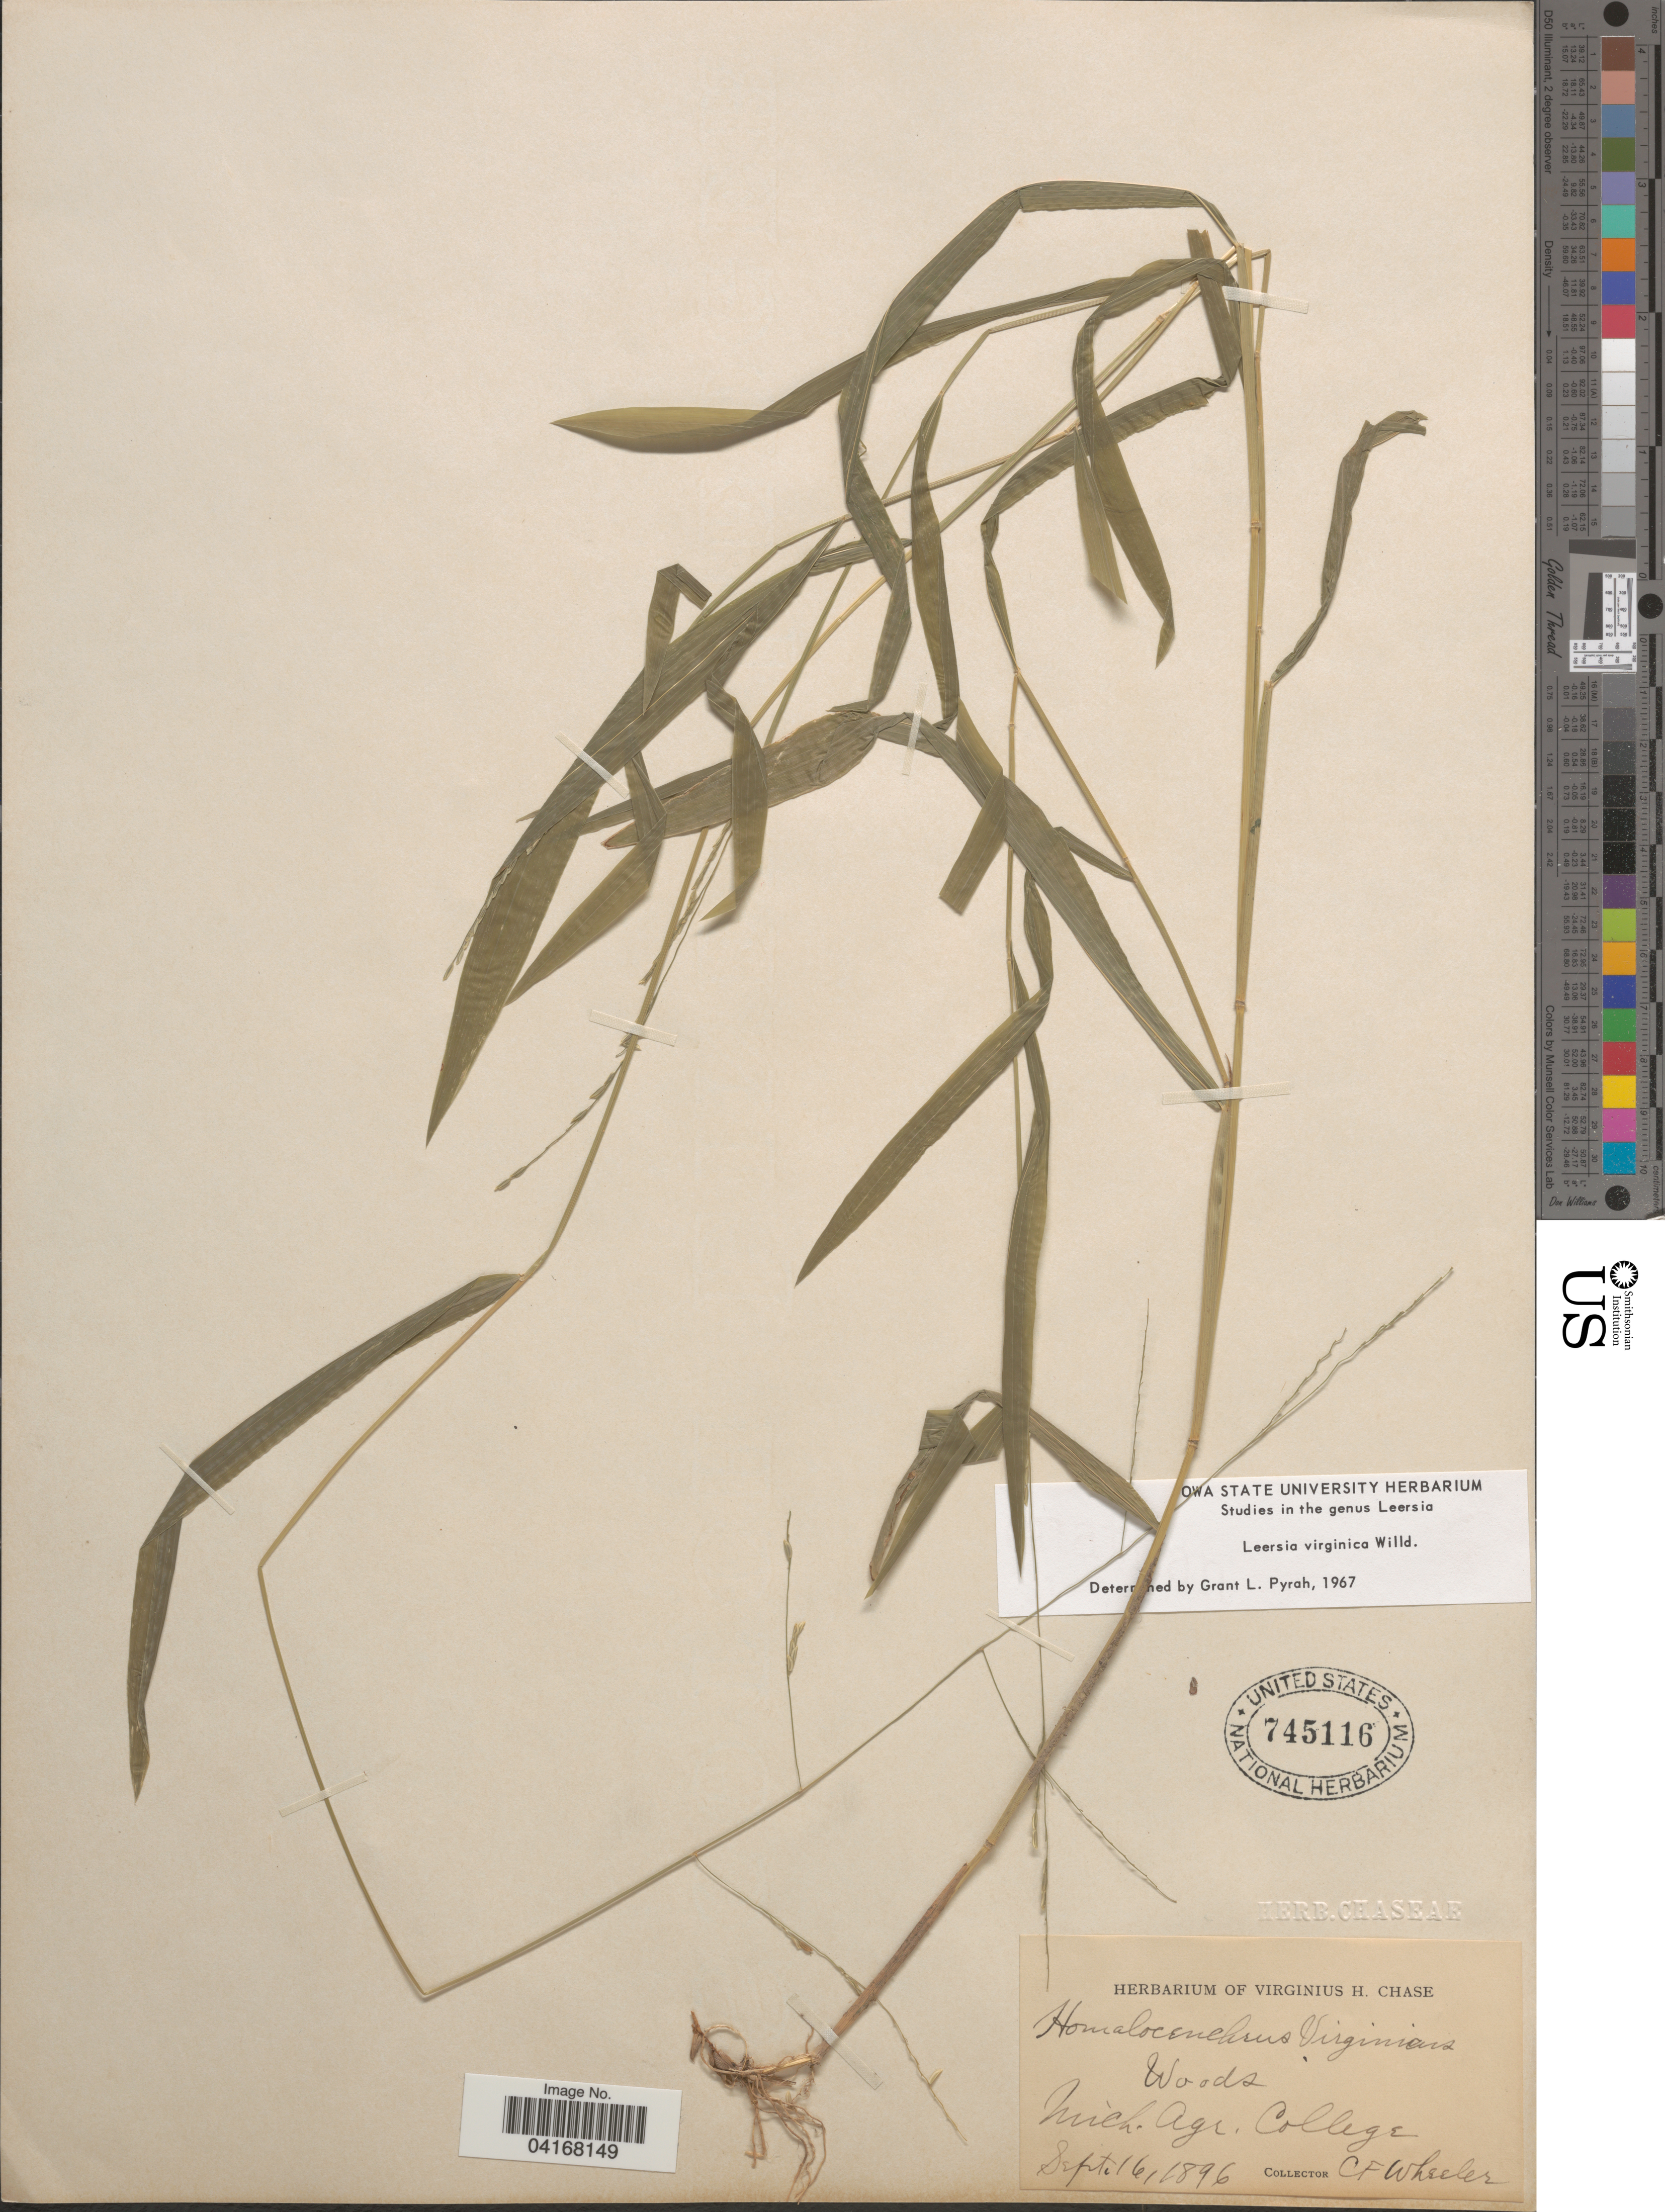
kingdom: Plantae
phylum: Tracheophyta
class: Liliopsida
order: Poales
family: Poaceae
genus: Leersia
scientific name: Leersia virginica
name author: Willd.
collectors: C. Wheeler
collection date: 1896-09-16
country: United States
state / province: Michigan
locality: Mich. Agr. College.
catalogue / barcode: US 745116